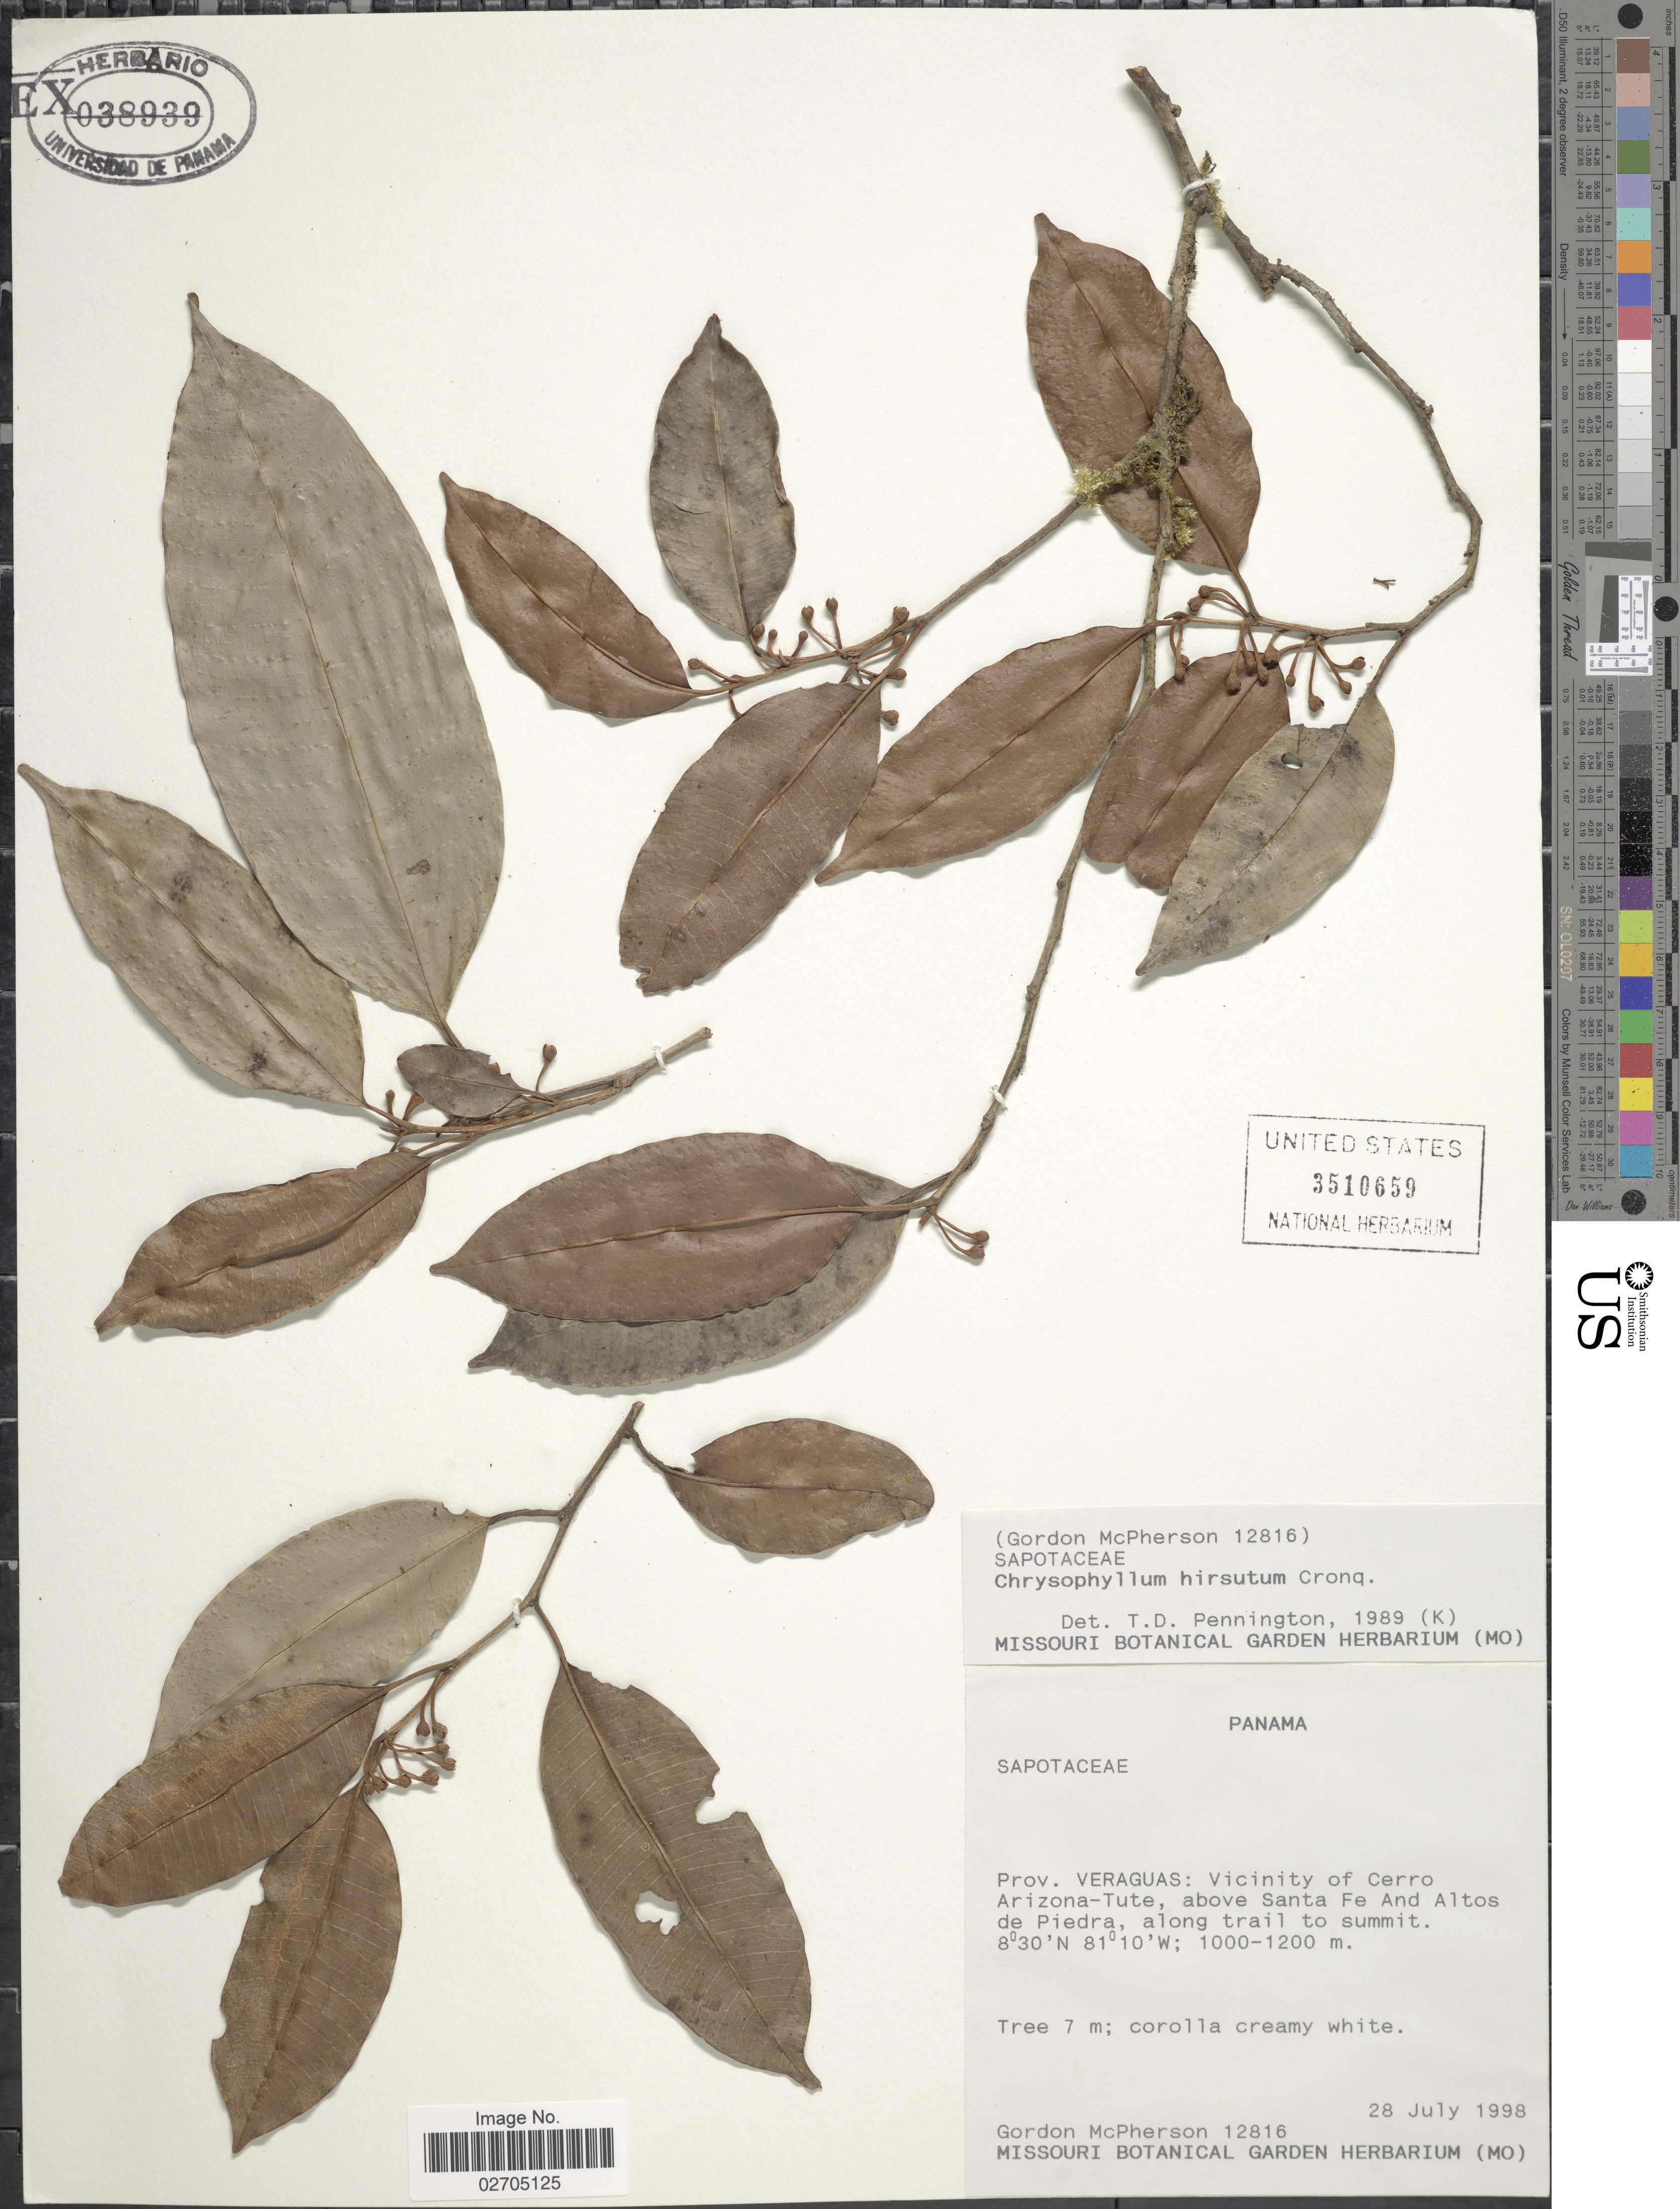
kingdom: Plantae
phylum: Tracheophyta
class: Magnoliopsida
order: Ericales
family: Sapotaceae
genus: Chrysophyllum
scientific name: Chrysophyllum hirsutum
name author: Cronq.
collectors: G. D. McPherson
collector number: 12816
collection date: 1998-07-28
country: Panama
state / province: Veraguas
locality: Vicinity of Cerro Arizona-Tute, above Santa Fe and Altos de Piedra, along trail to summit.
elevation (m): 1000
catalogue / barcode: US 3510659